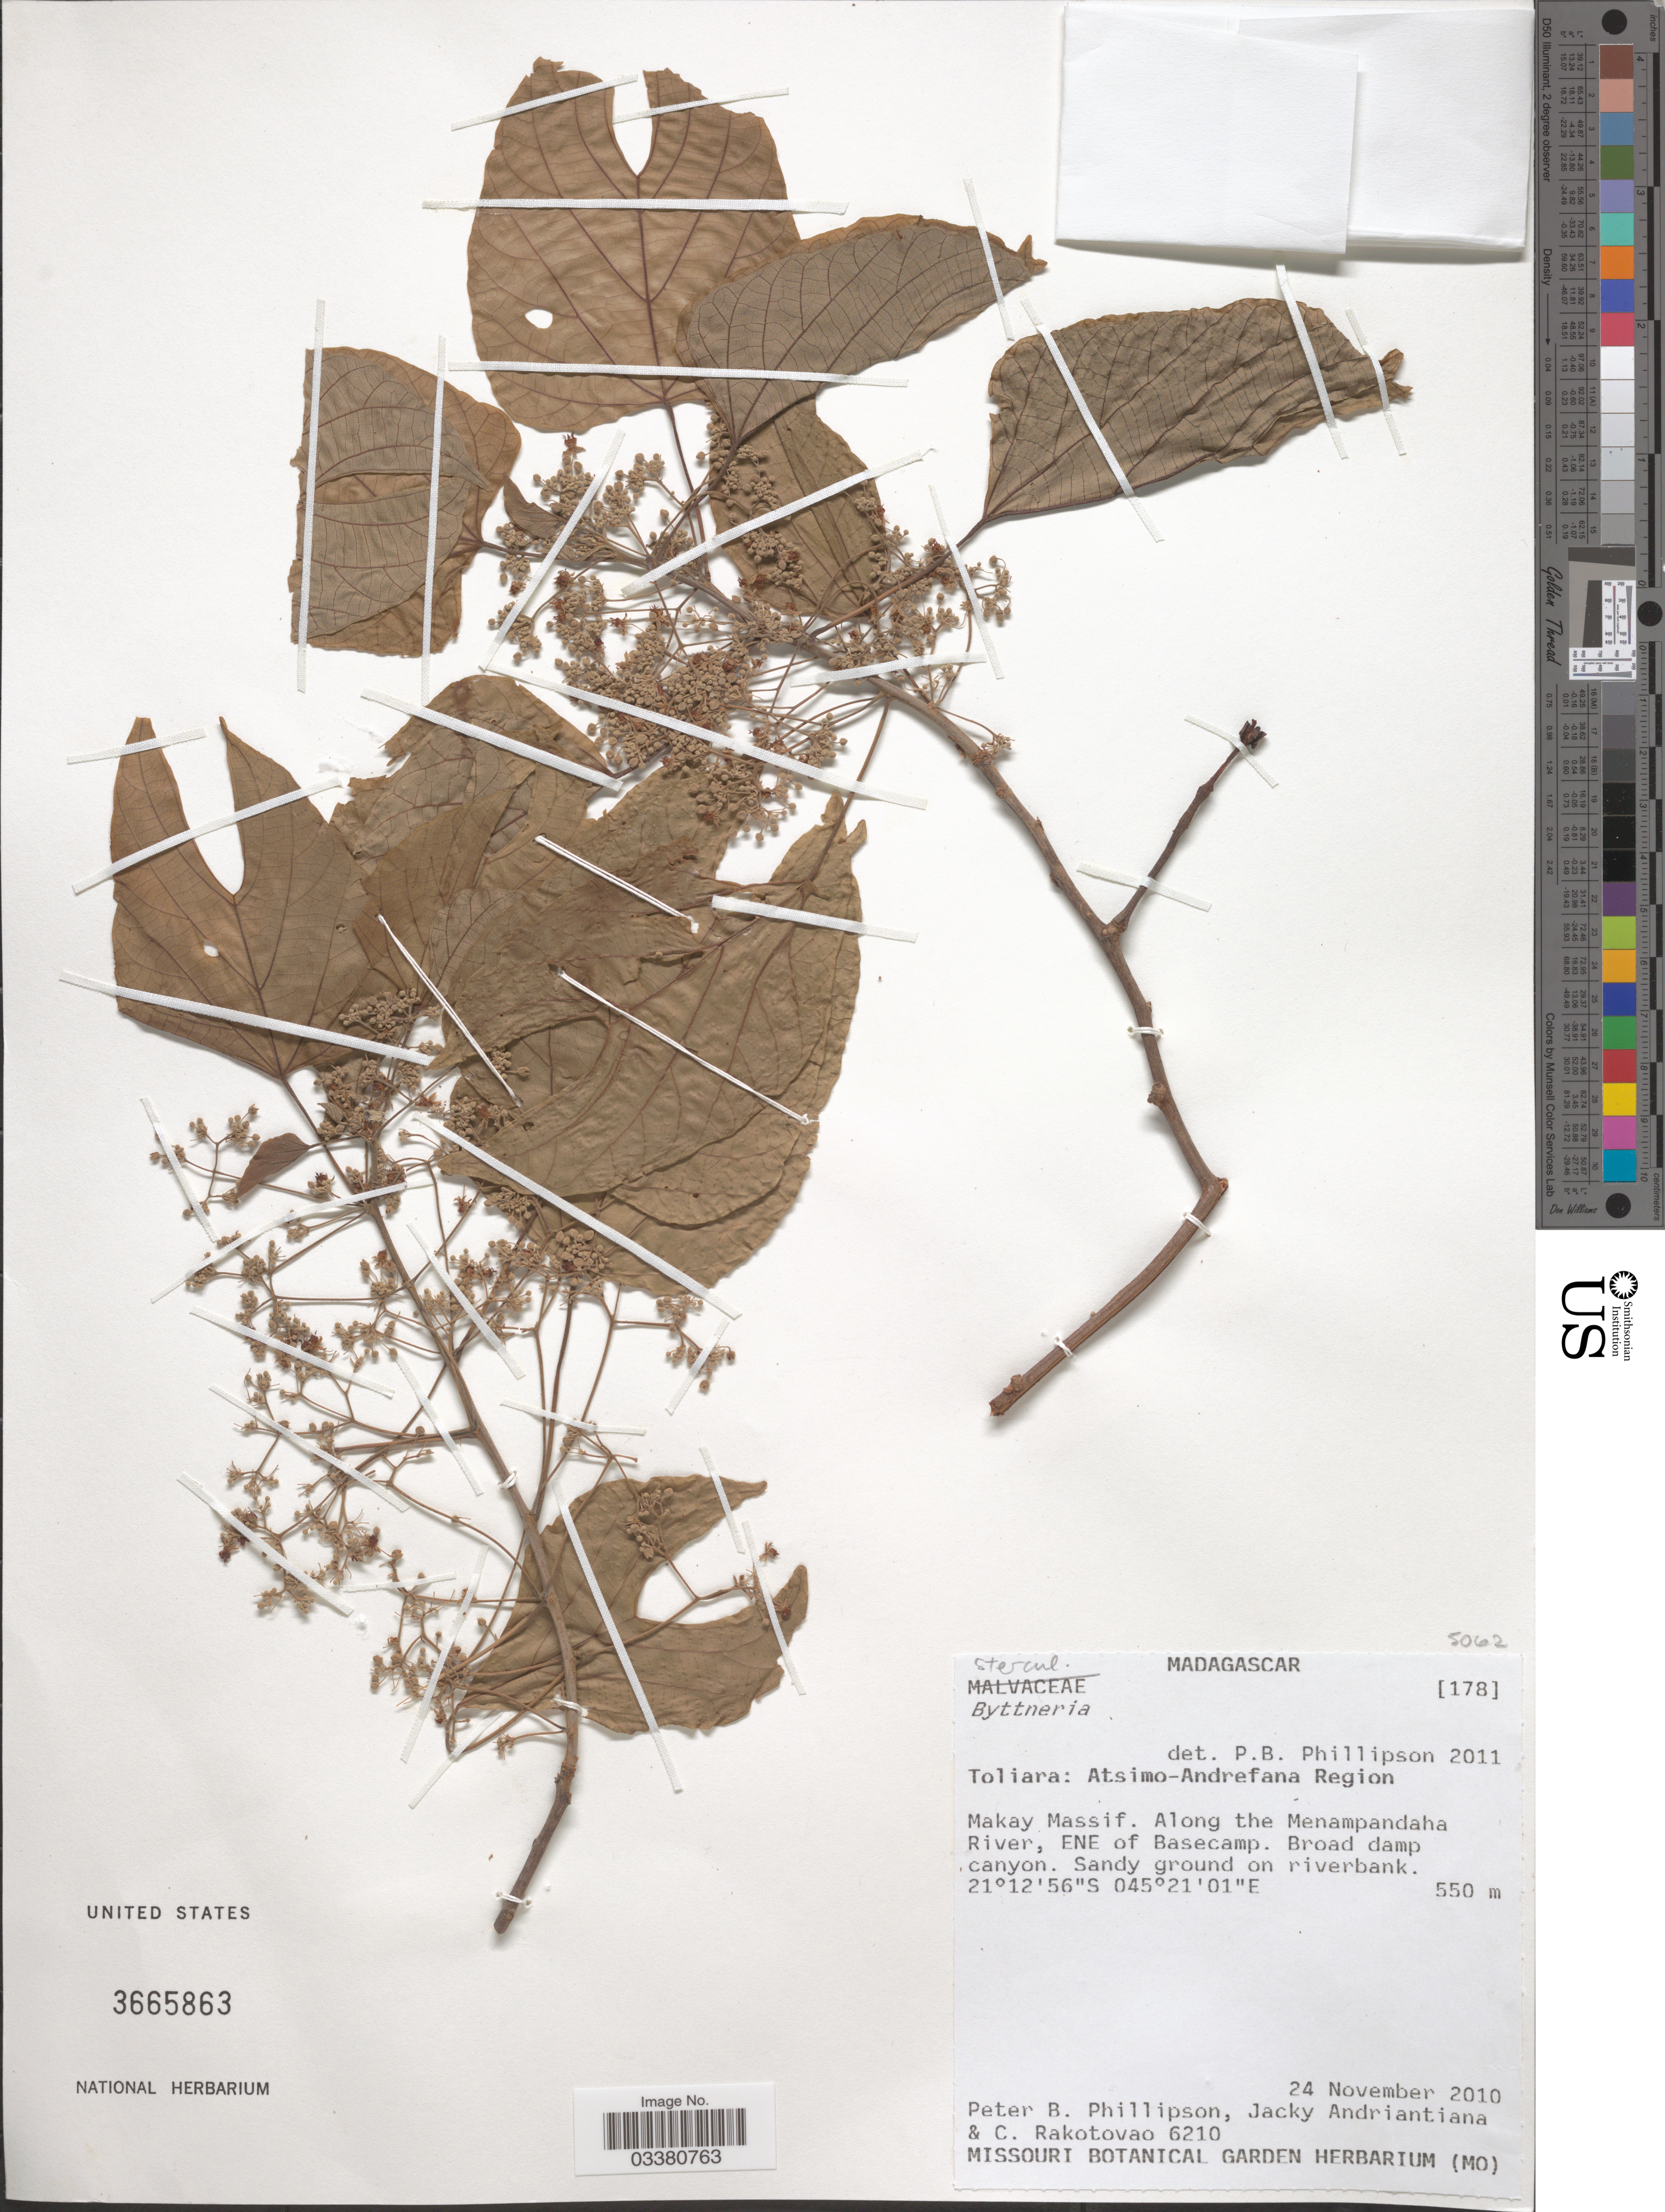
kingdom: Plantae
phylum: Tracheophyta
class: Magnoliopsida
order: Malvales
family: Malvaceae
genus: Byttneria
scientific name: Byttneria sp.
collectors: P. B. Phillipson, J. Andriantiana & C. Rakotovao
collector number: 6210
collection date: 2010-11-24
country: Madagascar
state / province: Atsimo-Andrefana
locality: Atsimo-Andrefana Region. Makay Massif. Along the Menampandaha River, ENE of Basecamp. Broad camp canyon.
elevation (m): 550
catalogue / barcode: US 3665863